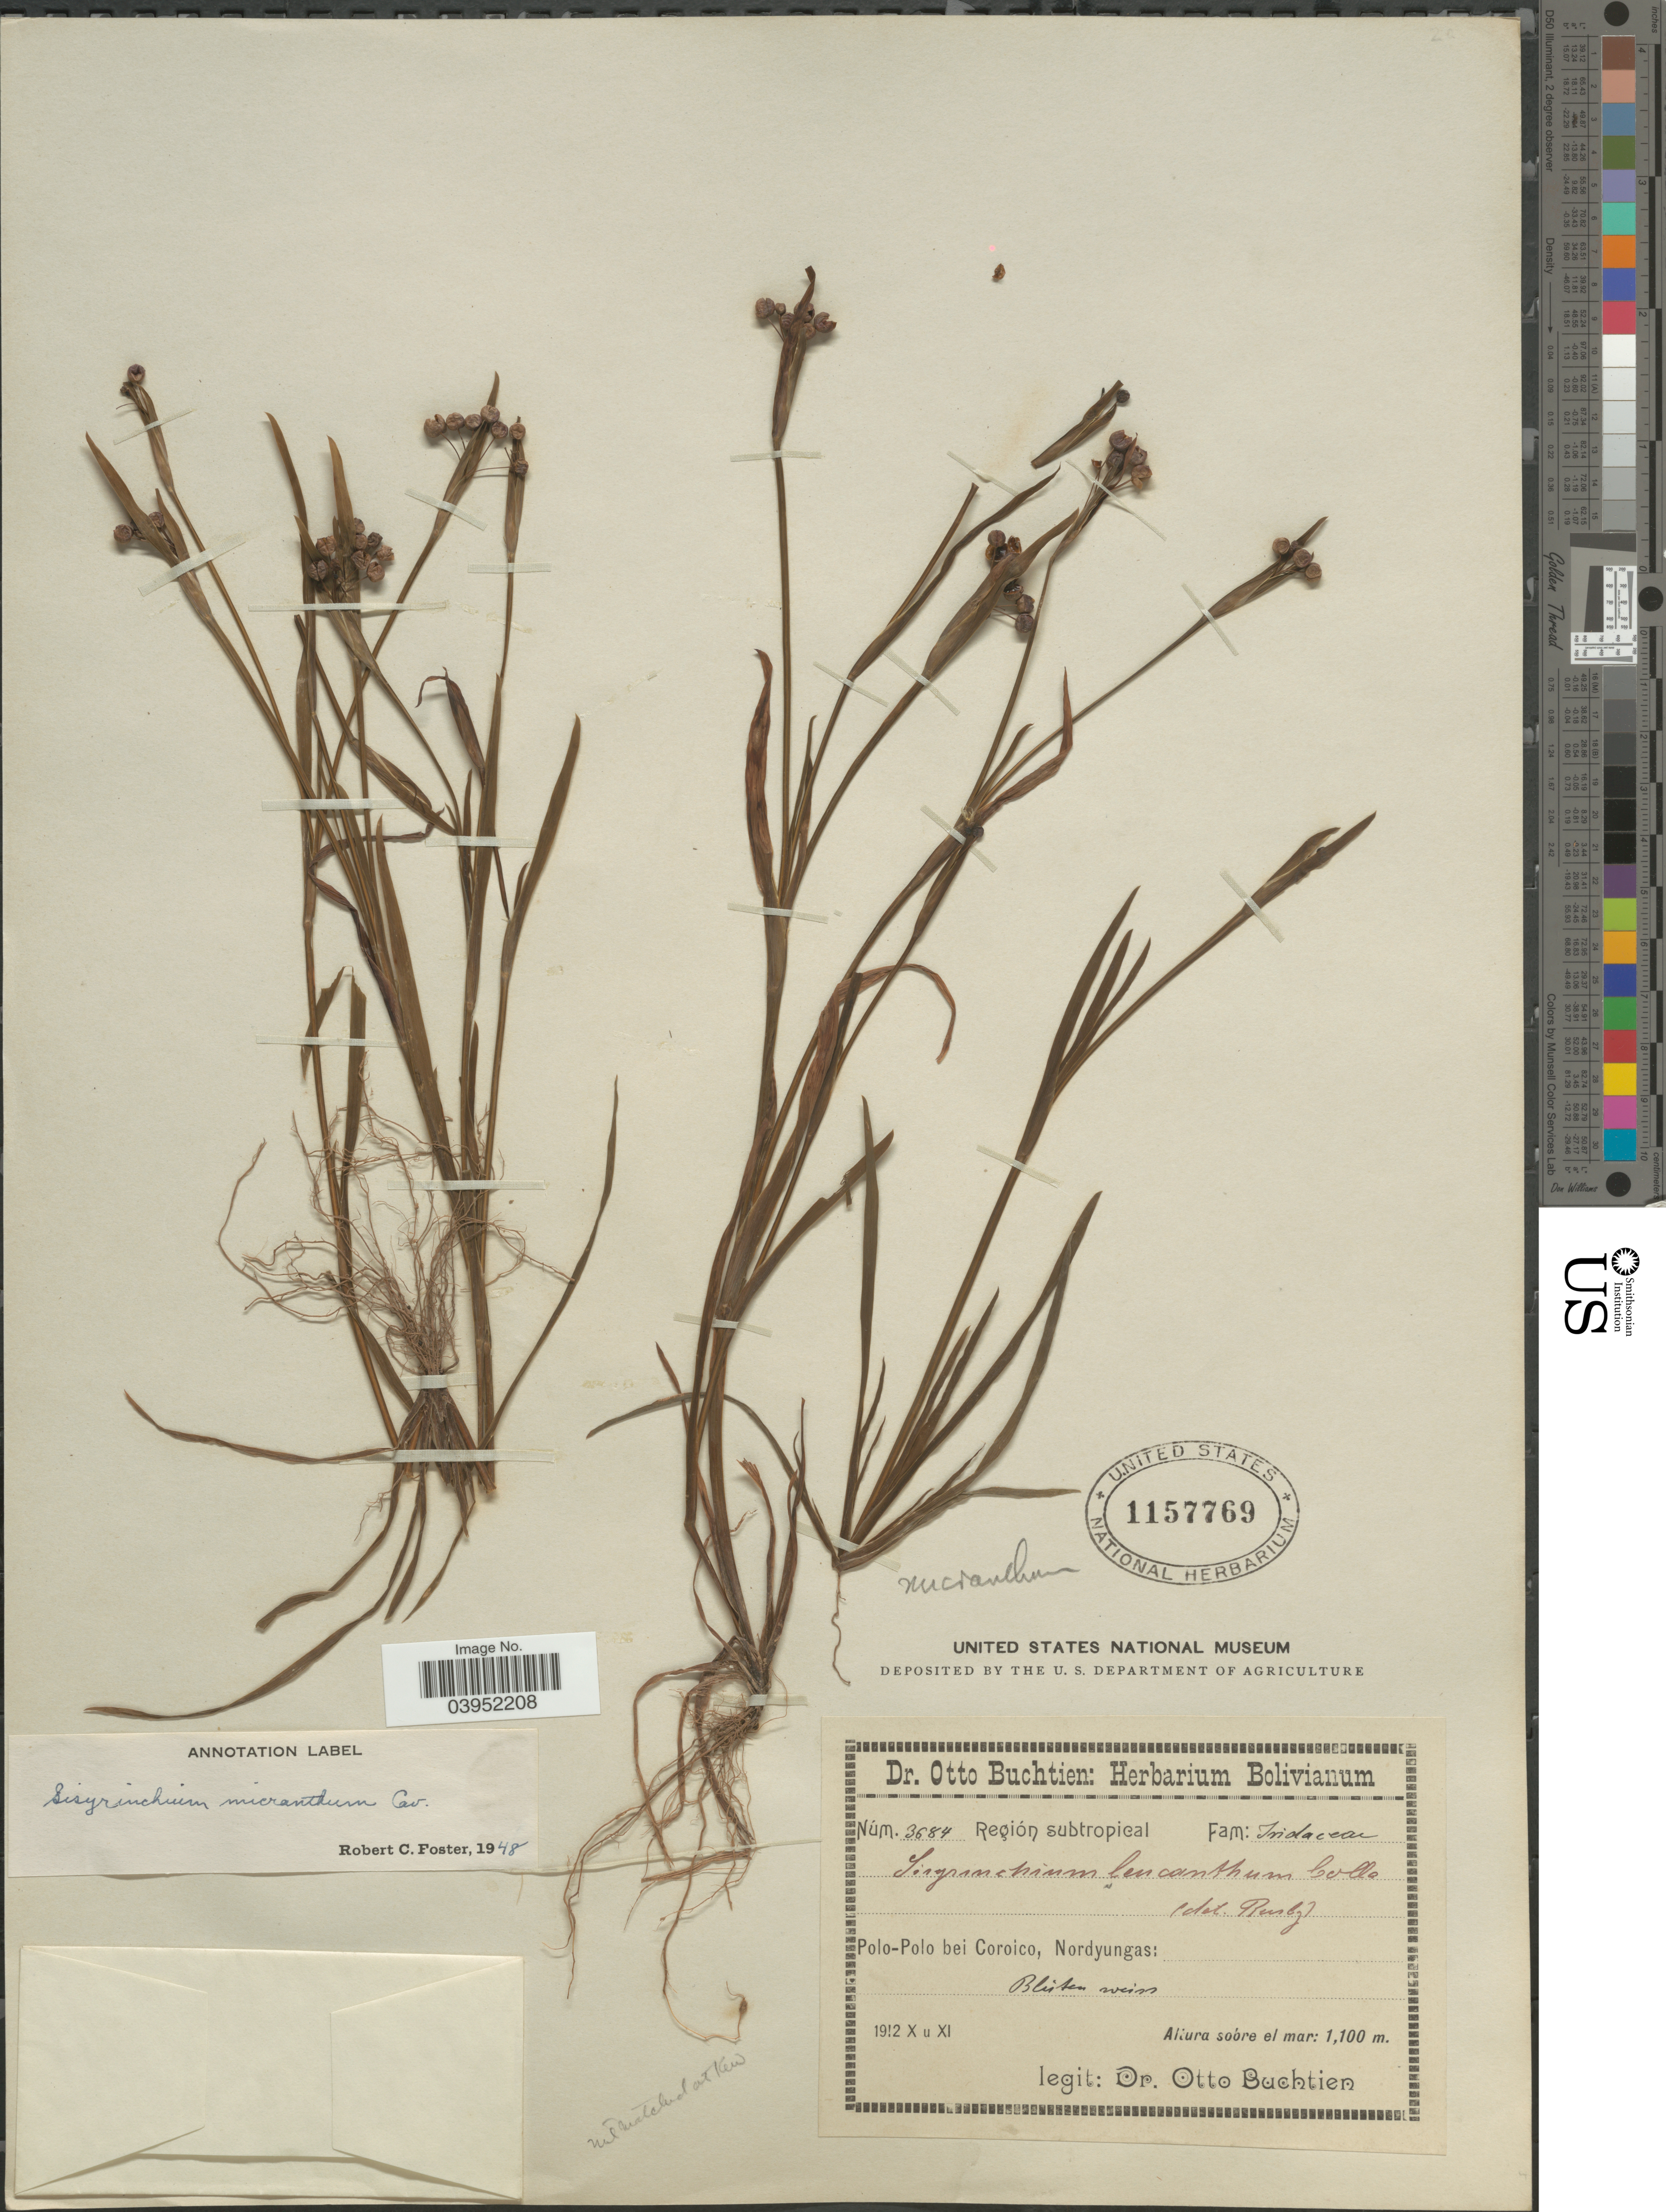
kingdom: Plantae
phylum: Tracheophyta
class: Liliopsida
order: Asparagales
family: Iridaceae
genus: Sisyrinchium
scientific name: Sisyrinchium micranthum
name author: Cav.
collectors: O. Buchtien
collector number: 3684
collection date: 1912-10/1912-11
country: Bolivia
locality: Región subtropical. Polo-polo bei Coroico, Nordyungas.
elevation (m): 1100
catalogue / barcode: US 1157769